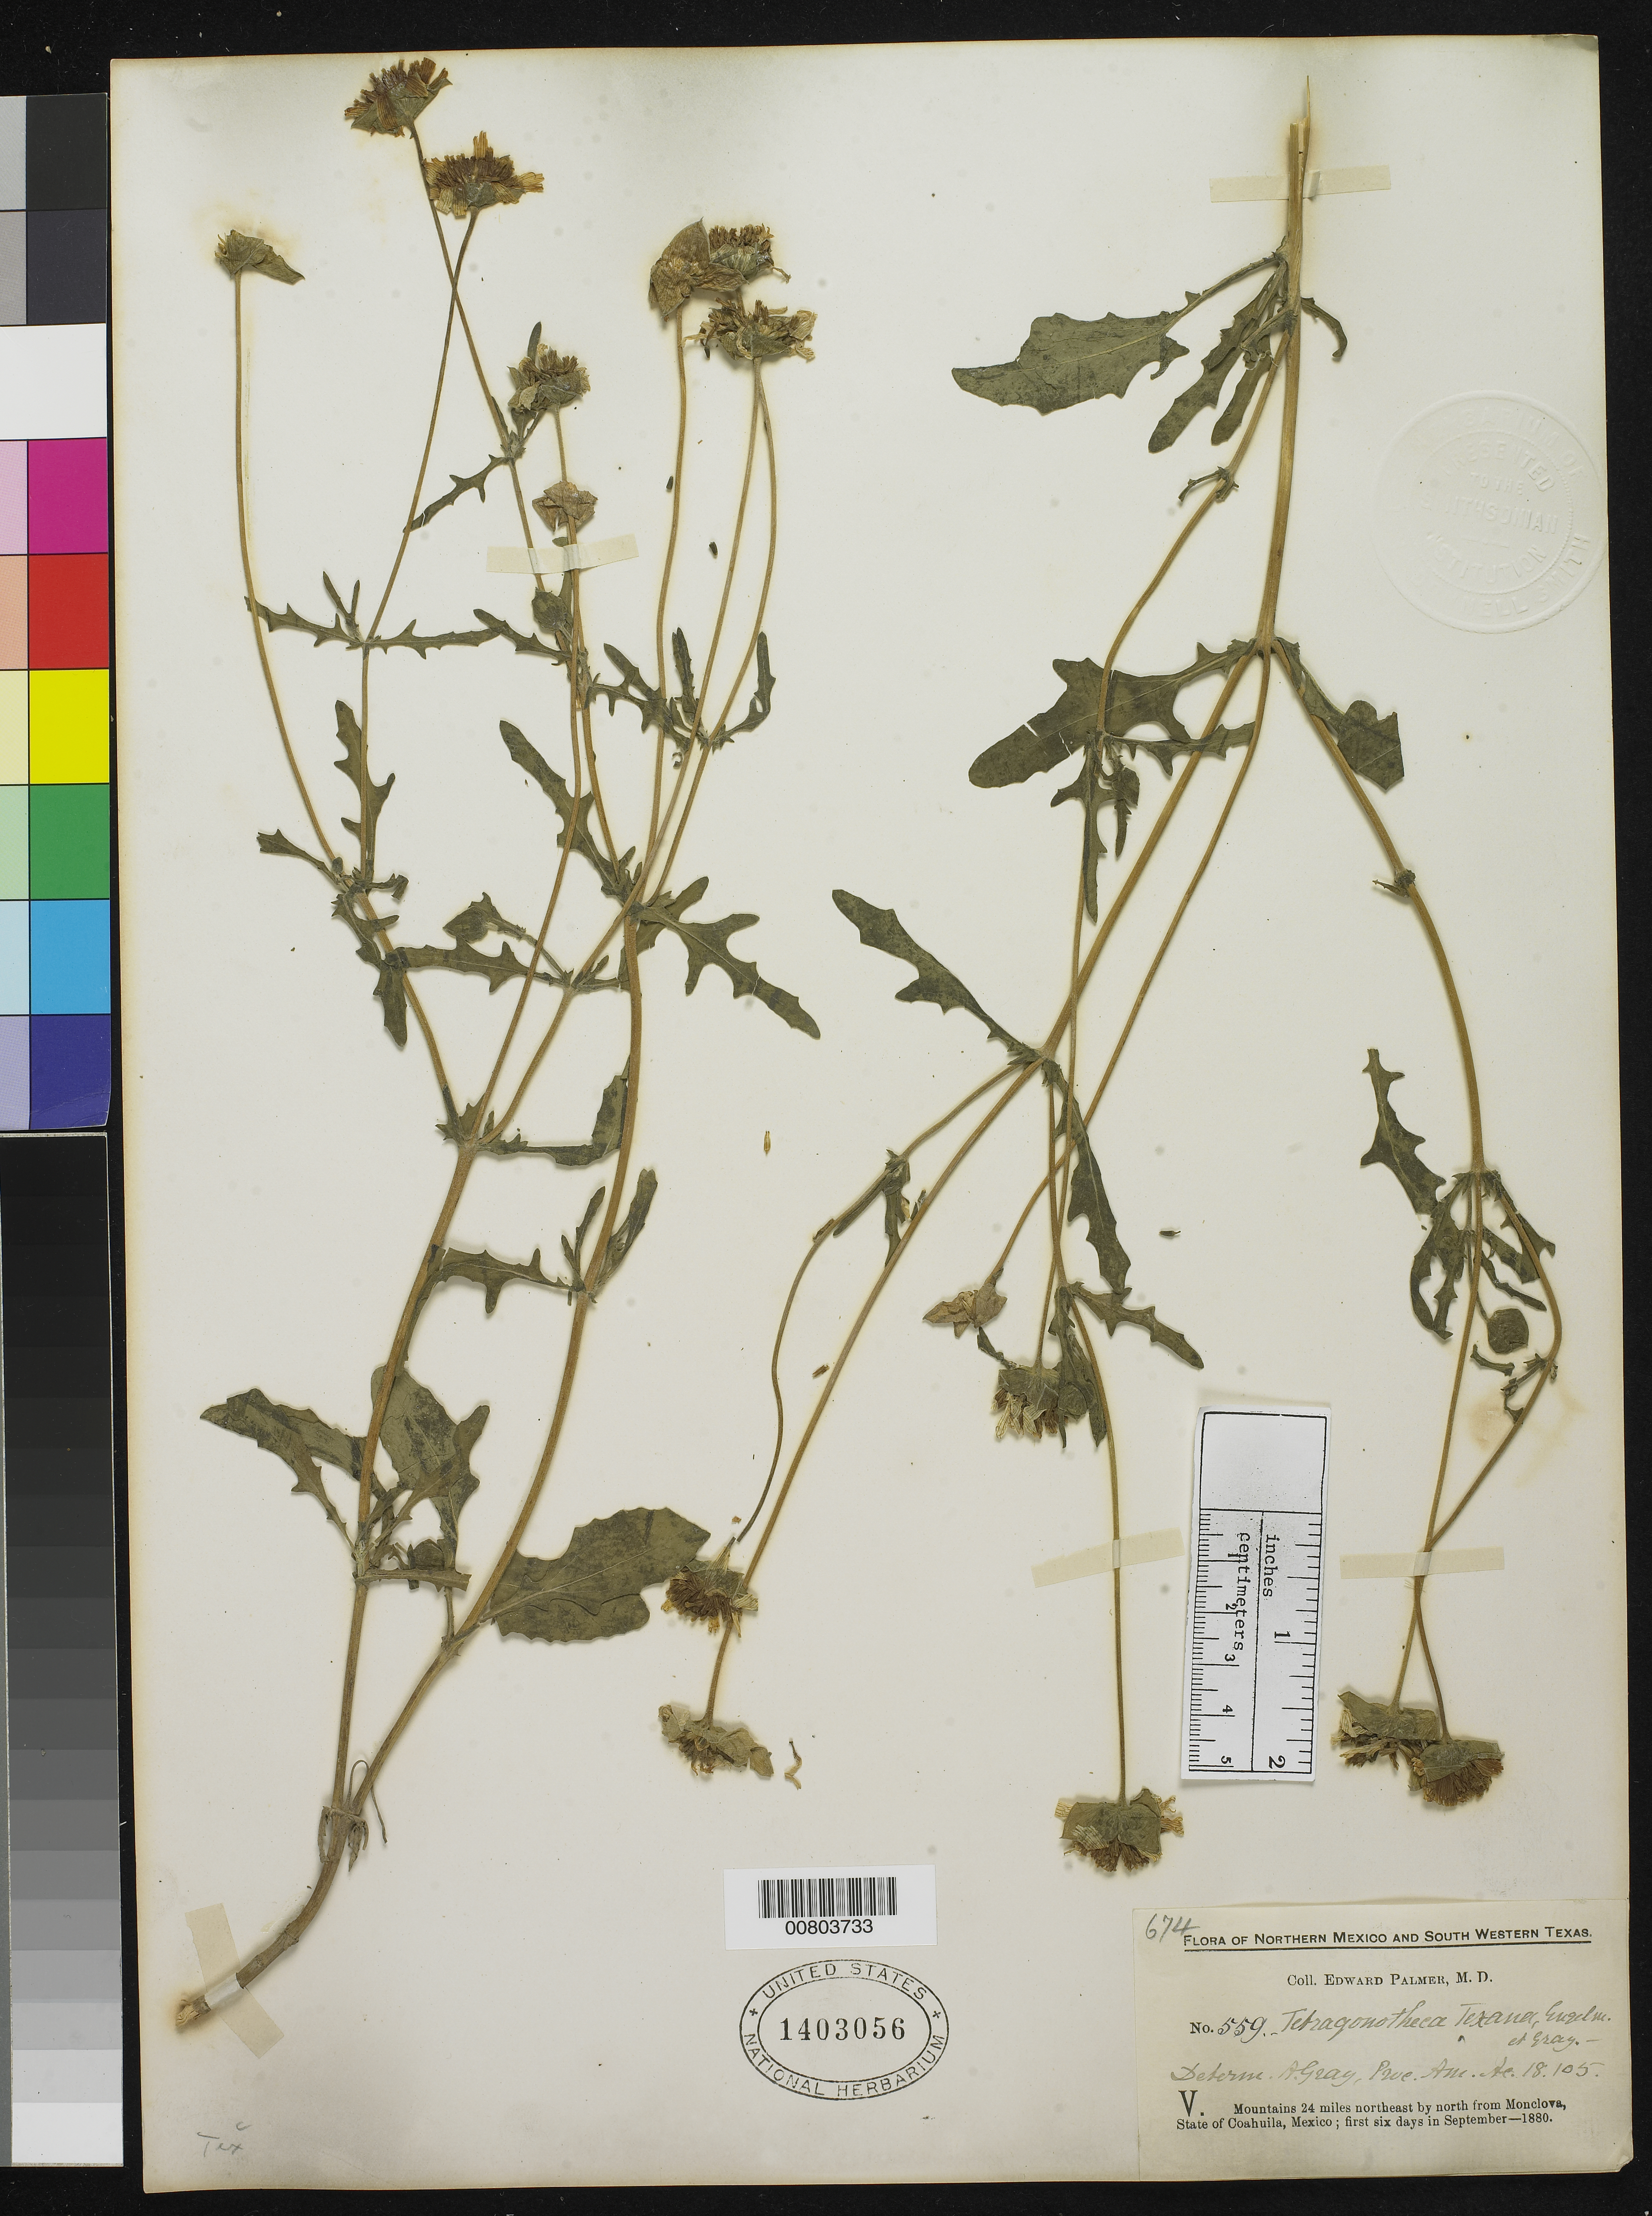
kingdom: Plantae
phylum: Tracheophyta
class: Magnoliopsida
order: Asterales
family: Asteraceae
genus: Tetragonotheca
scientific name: Tetragonotheca texana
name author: A. Gray & Engelm.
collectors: E. Palmer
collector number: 559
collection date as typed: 01 Sep 1880 to 06 Sep 1880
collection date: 1880-09-01/1880-09-06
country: Mexico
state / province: Coahuila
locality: V. Mountains 24 miles northeast by north from Monclova, Coahuila.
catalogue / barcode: US 1403056